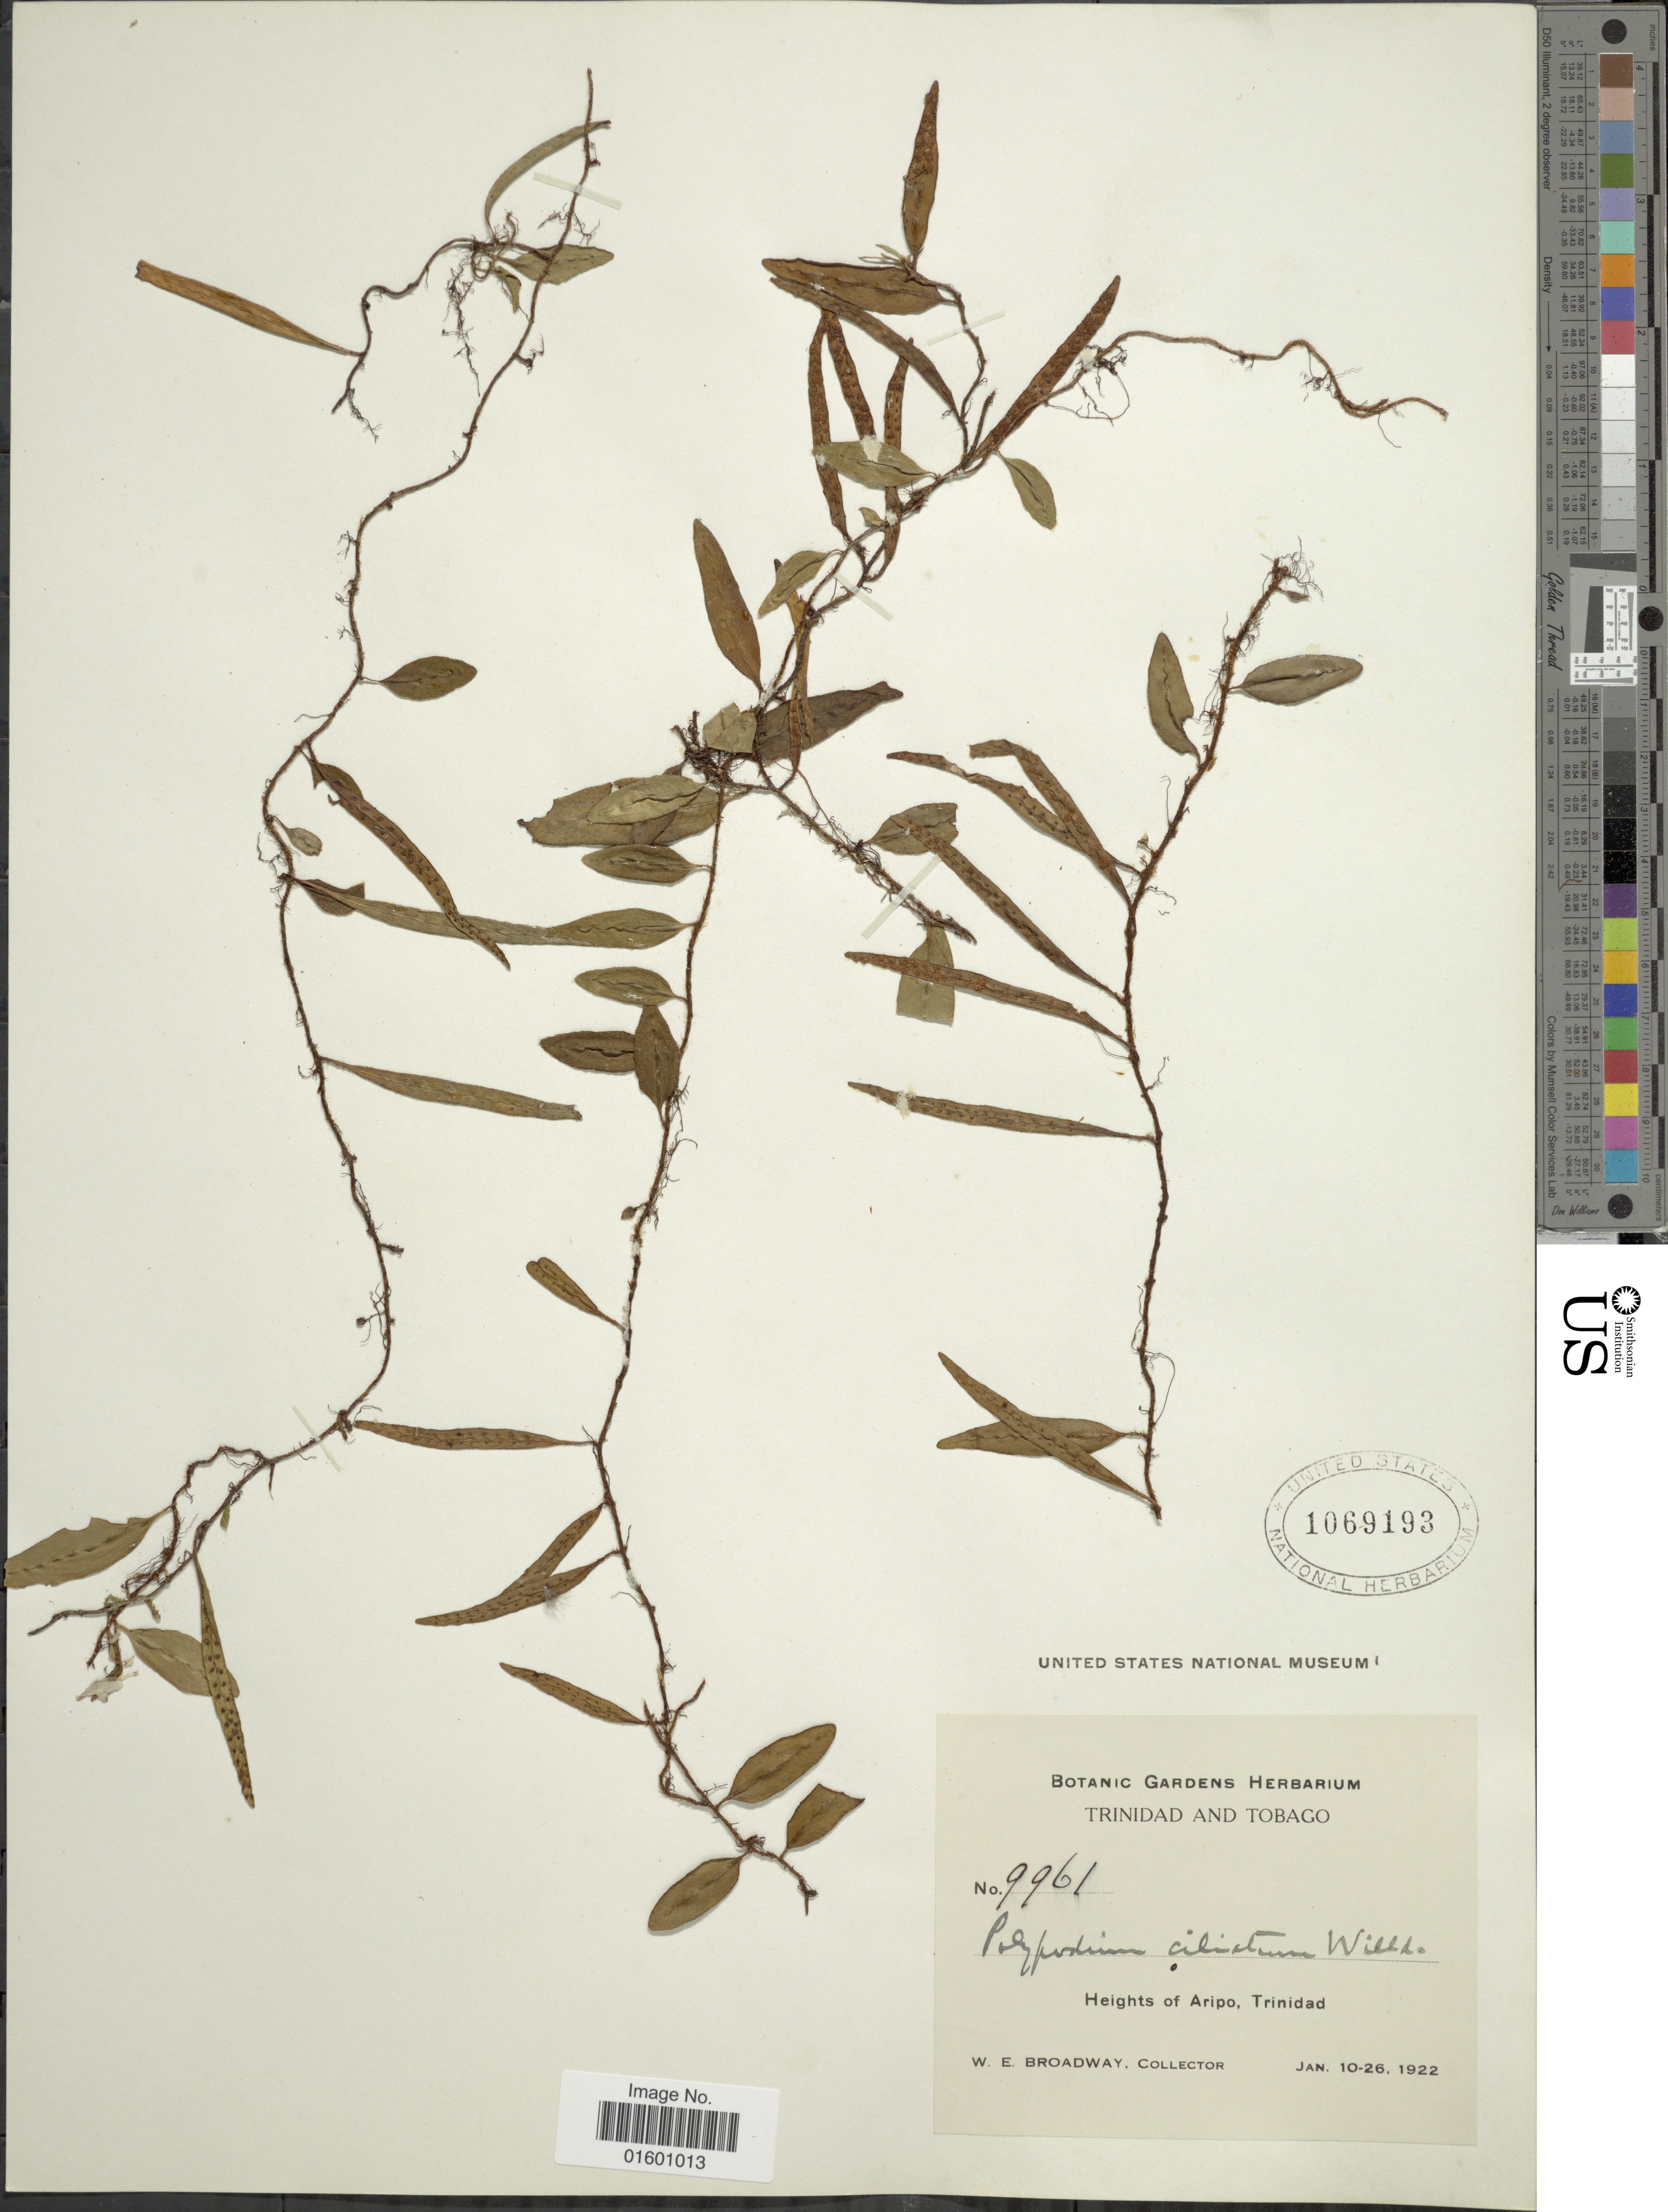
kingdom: Plantae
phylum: Tracheophyta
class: Polypodiopsida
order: Polypodiales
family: Polypodiaceae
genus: Microgramma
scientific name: Microgramma reptans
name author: (Cav.) A.R. Sm.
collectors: W. E. Broadway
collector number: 9961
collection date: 1922-01-10/1922-01-26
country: Trinidad and Tobago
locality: Heights of Aripo, Trinidad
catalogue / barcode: US 1069193